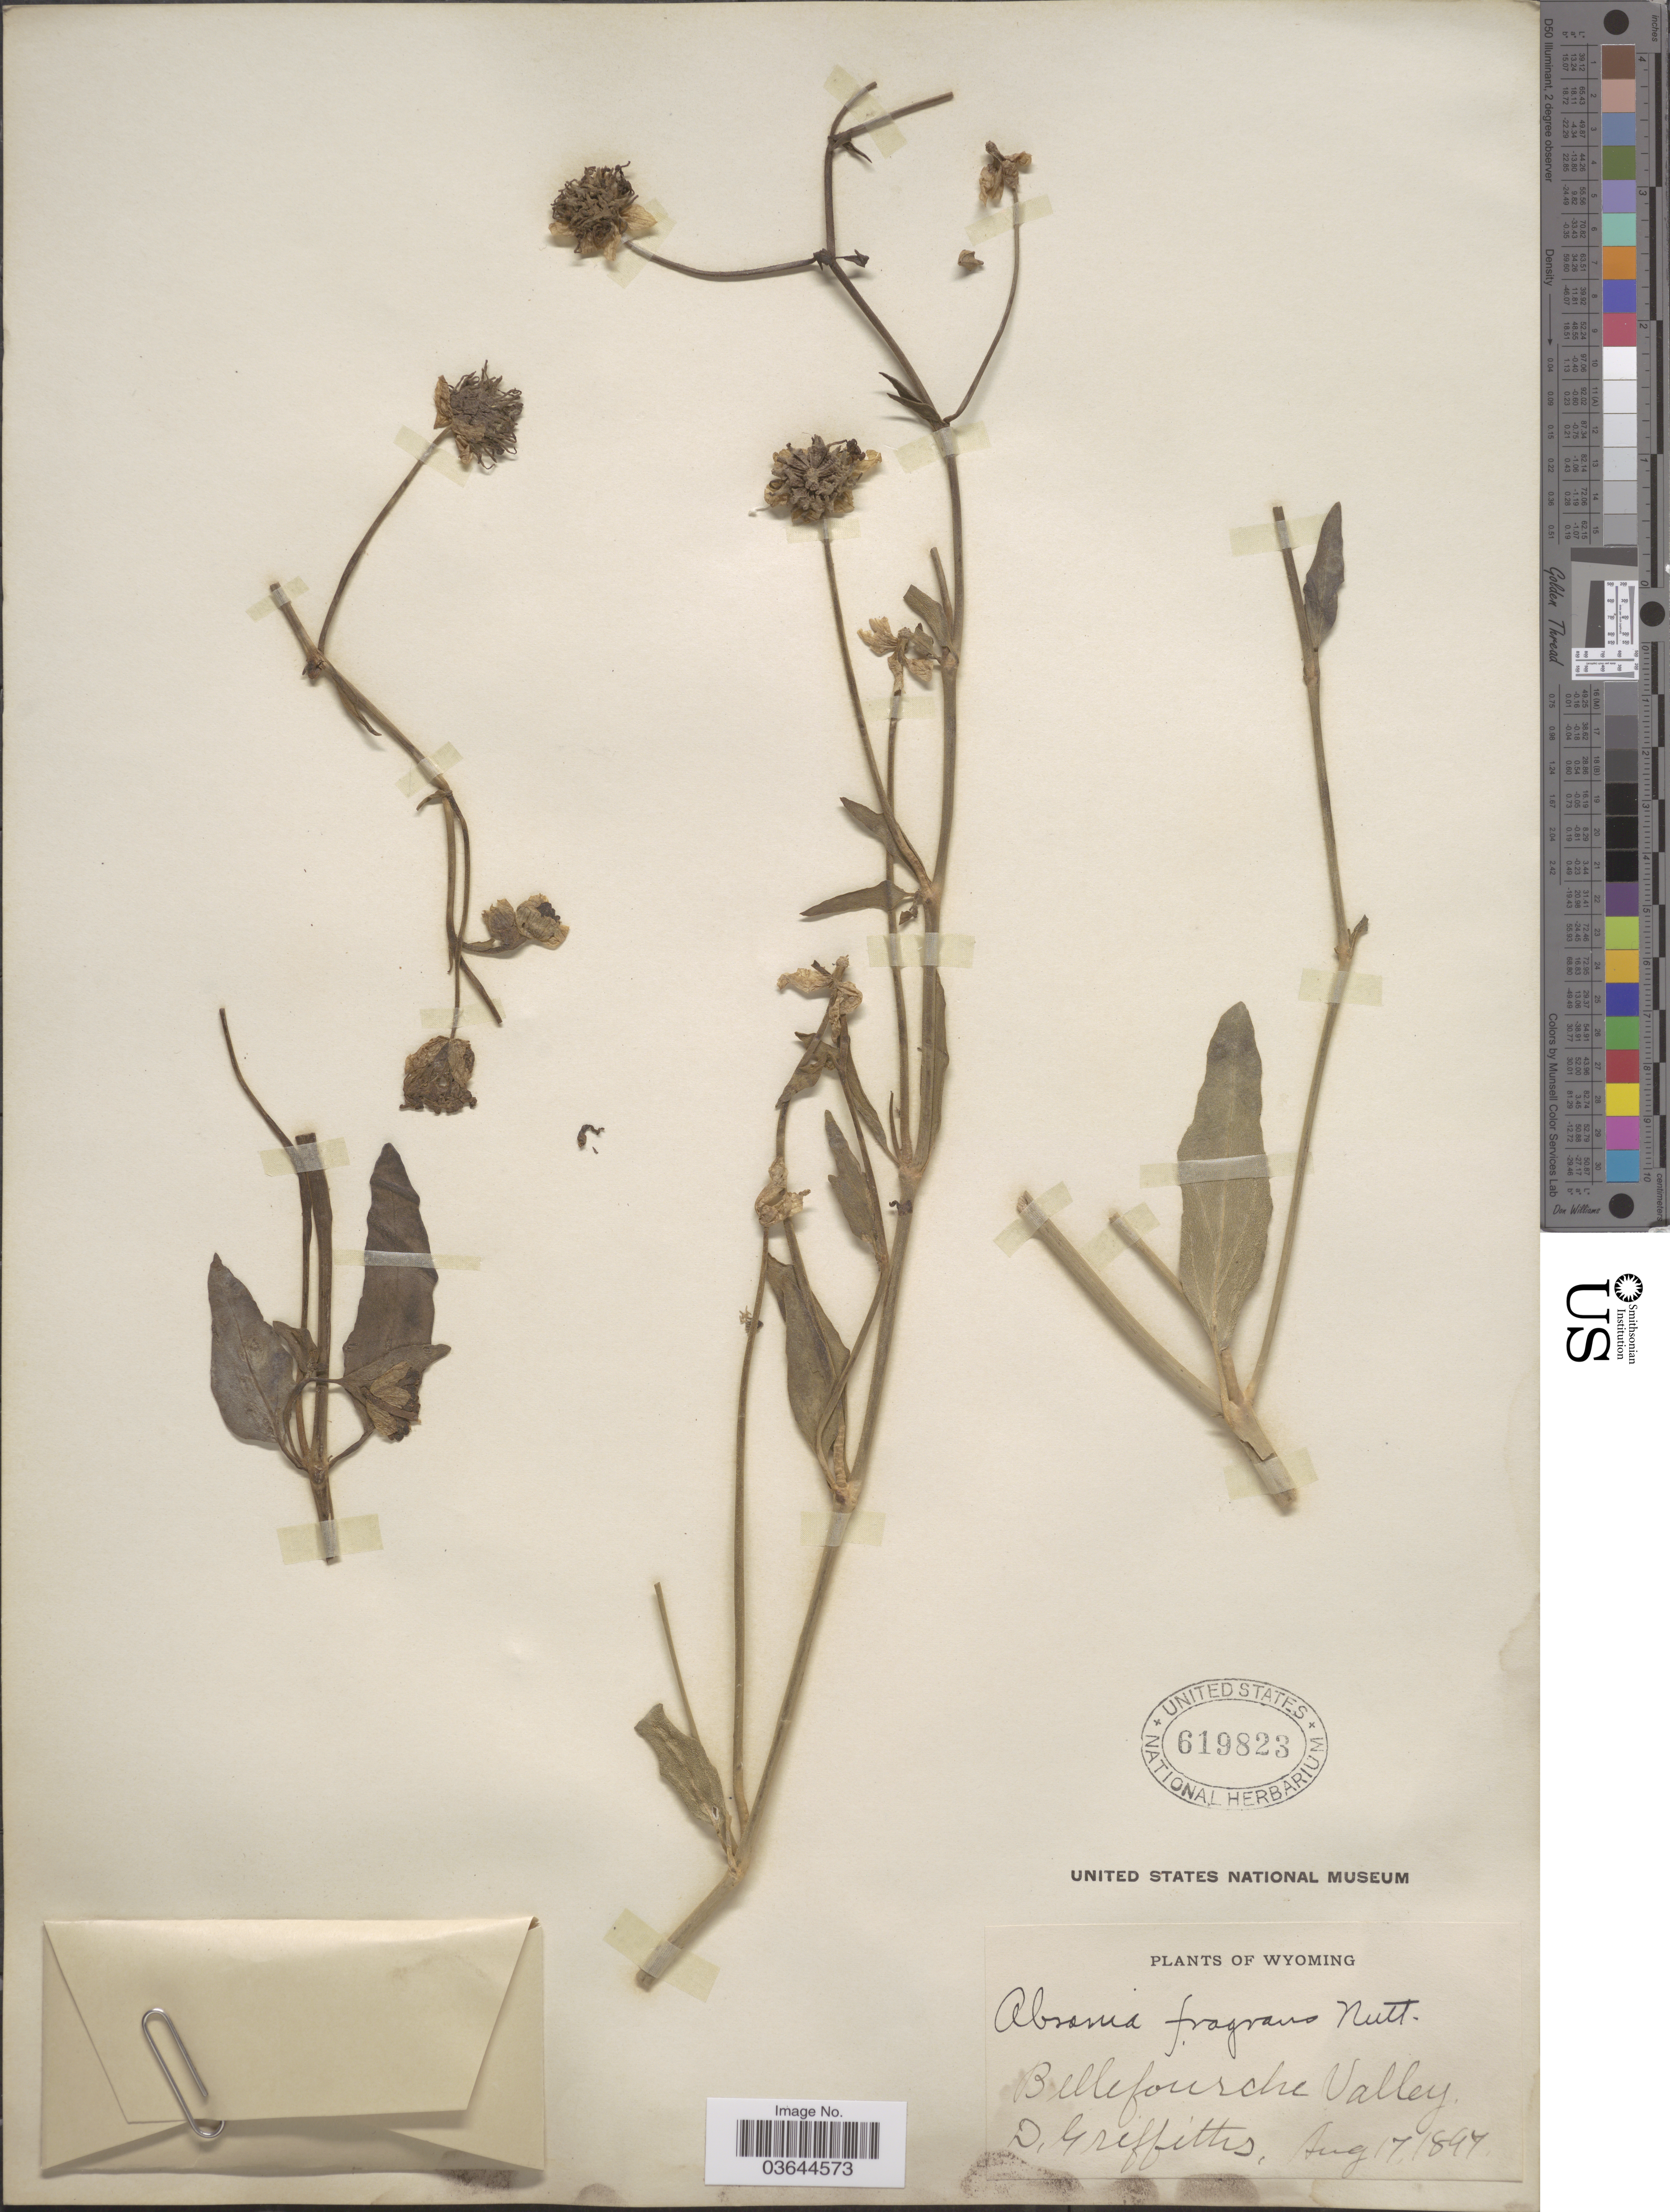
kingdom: Plantae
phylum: Tracheophyta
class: Magnoliopsida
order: Caryophyllales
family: Nyctaginaceae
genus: Abronia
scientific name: Abronia fragrans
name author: Nutt. ex Hook.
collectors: D. Griffiths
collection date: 1897-08-17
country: United States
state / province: Wyoming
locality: Bellefourche Valley.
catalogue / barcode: US 619823